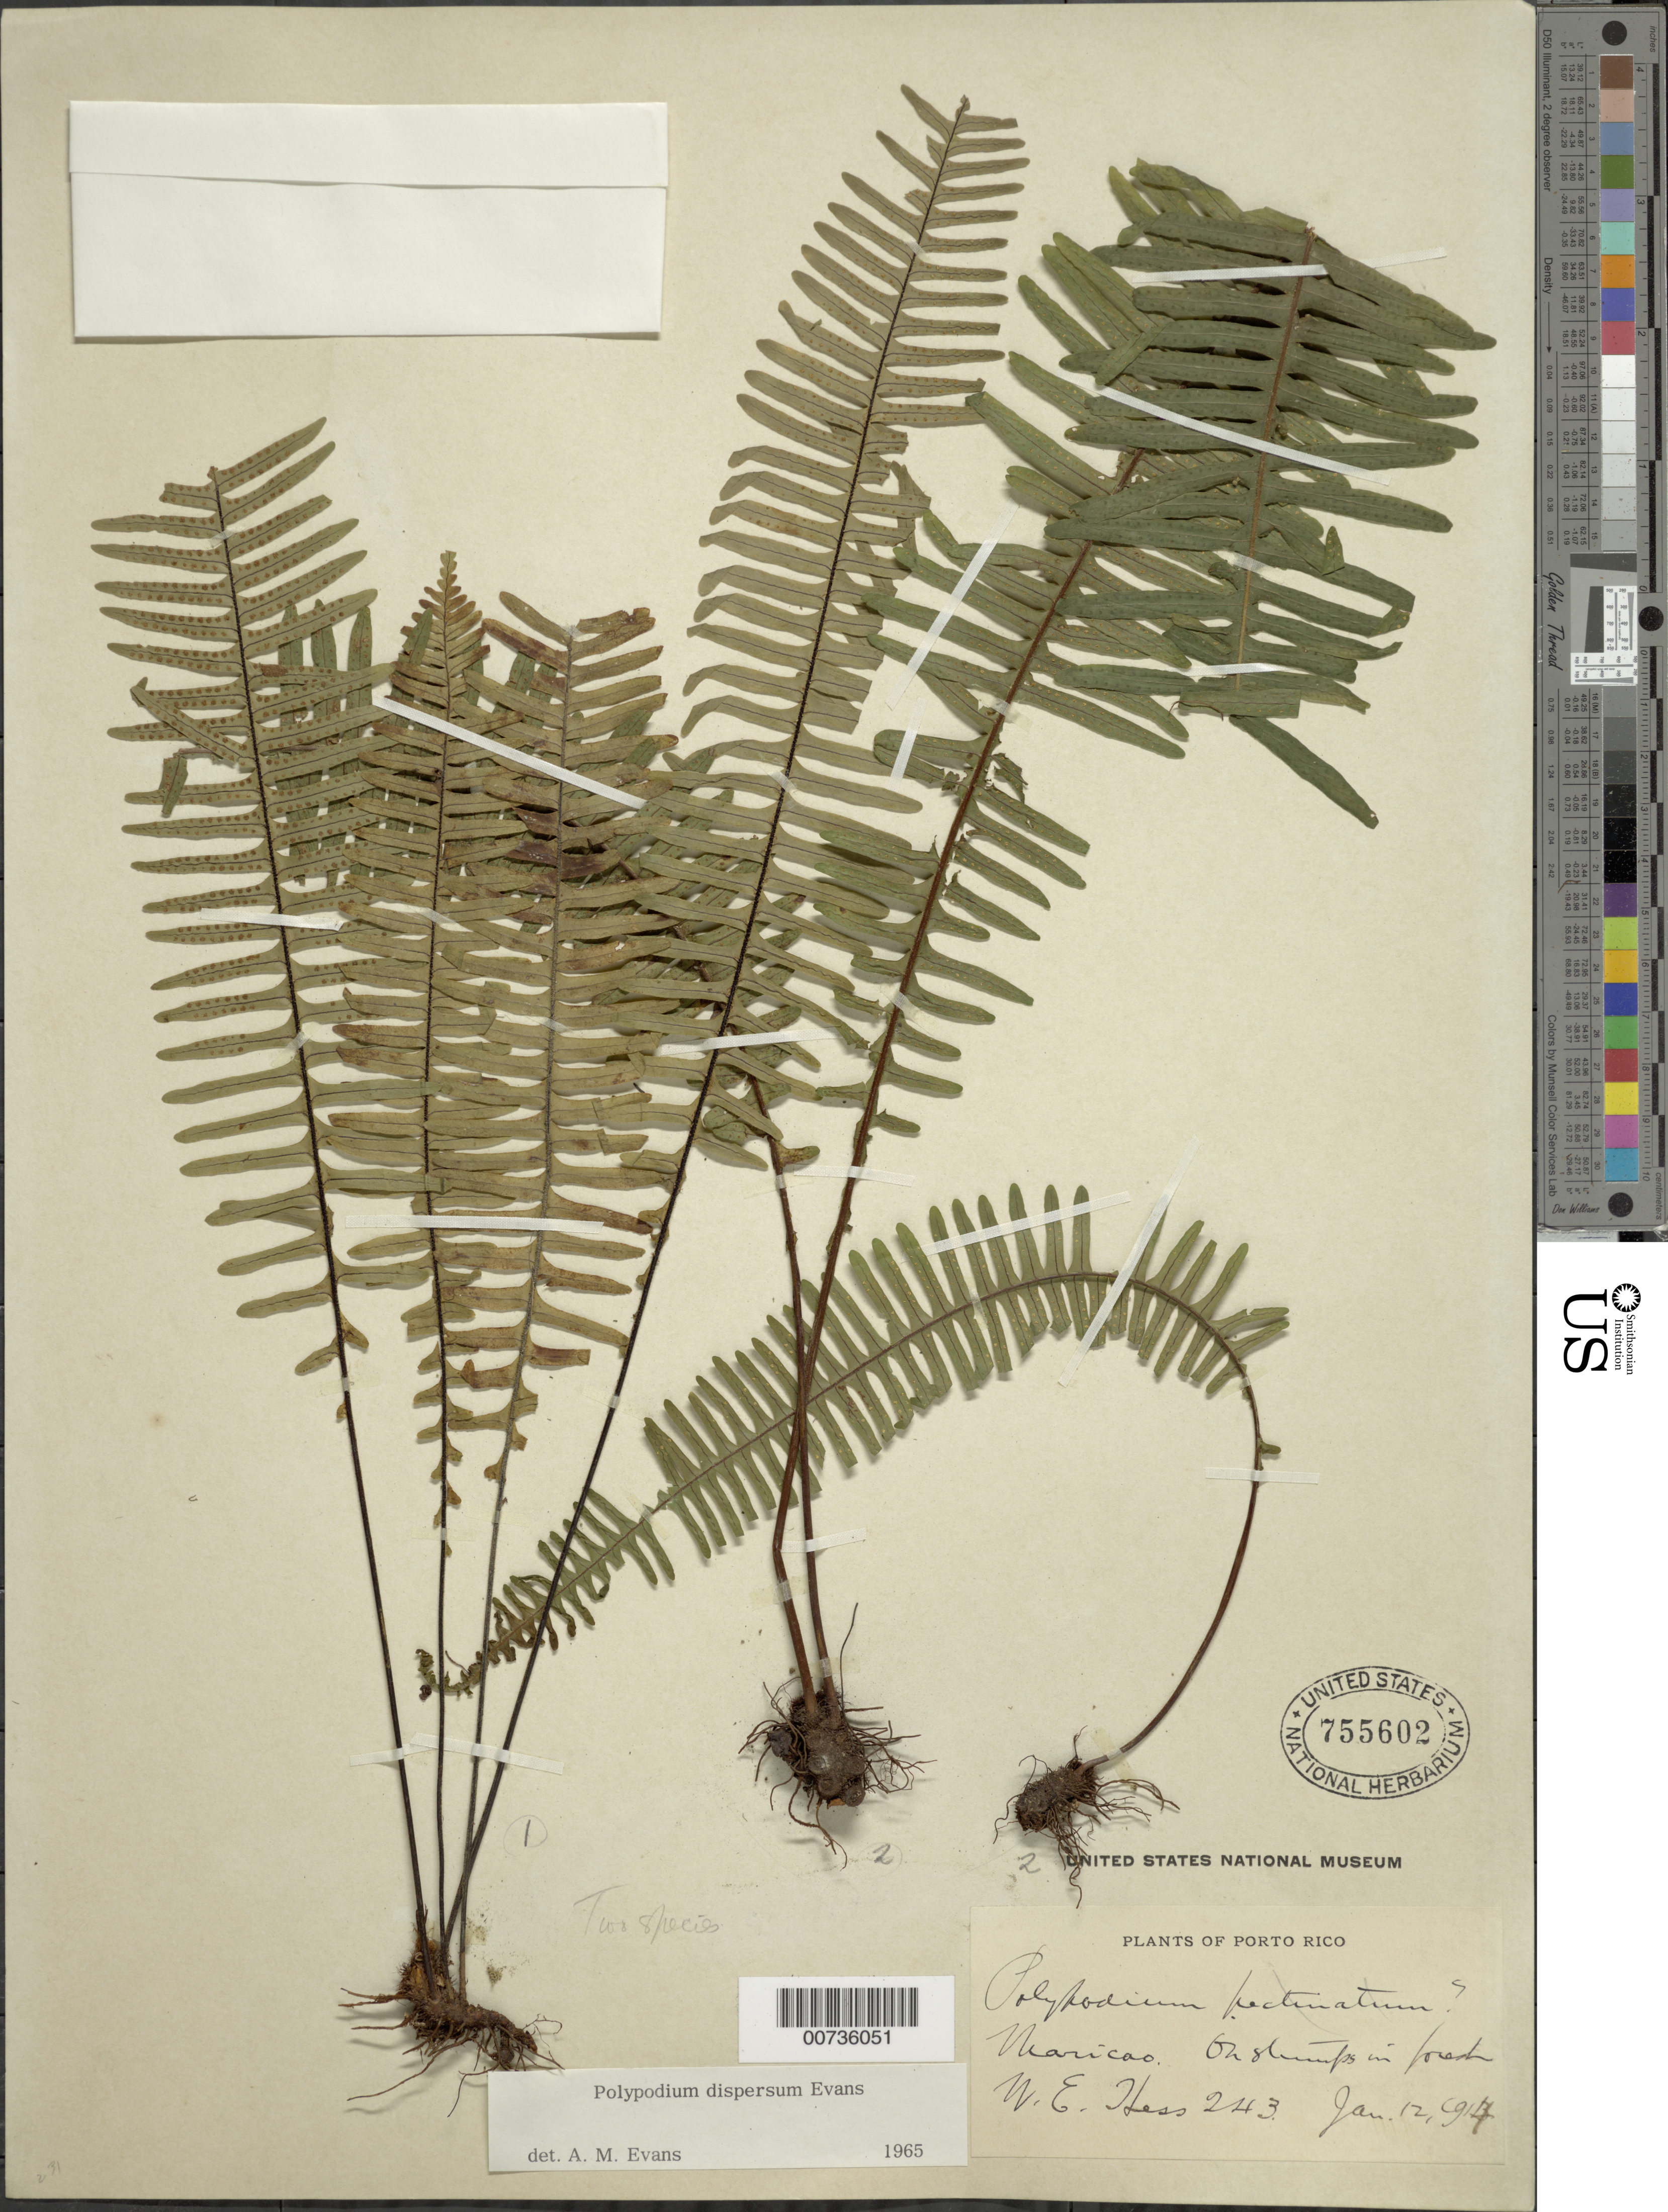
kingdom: Plantae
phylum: Tracheophyta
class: Polypodiopsida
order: Polypodiales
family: Polypodiaceae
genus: Pecluma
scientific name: Pecluma dispersa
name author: (A.M. Evans) M.G. Price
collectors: W. Hess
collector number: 243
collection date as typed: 12 Jan 1914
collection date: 1914-01-12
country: Puerto Rico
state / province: Maricao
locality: Maricao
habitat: On stumps in forest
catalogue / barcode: US 755602